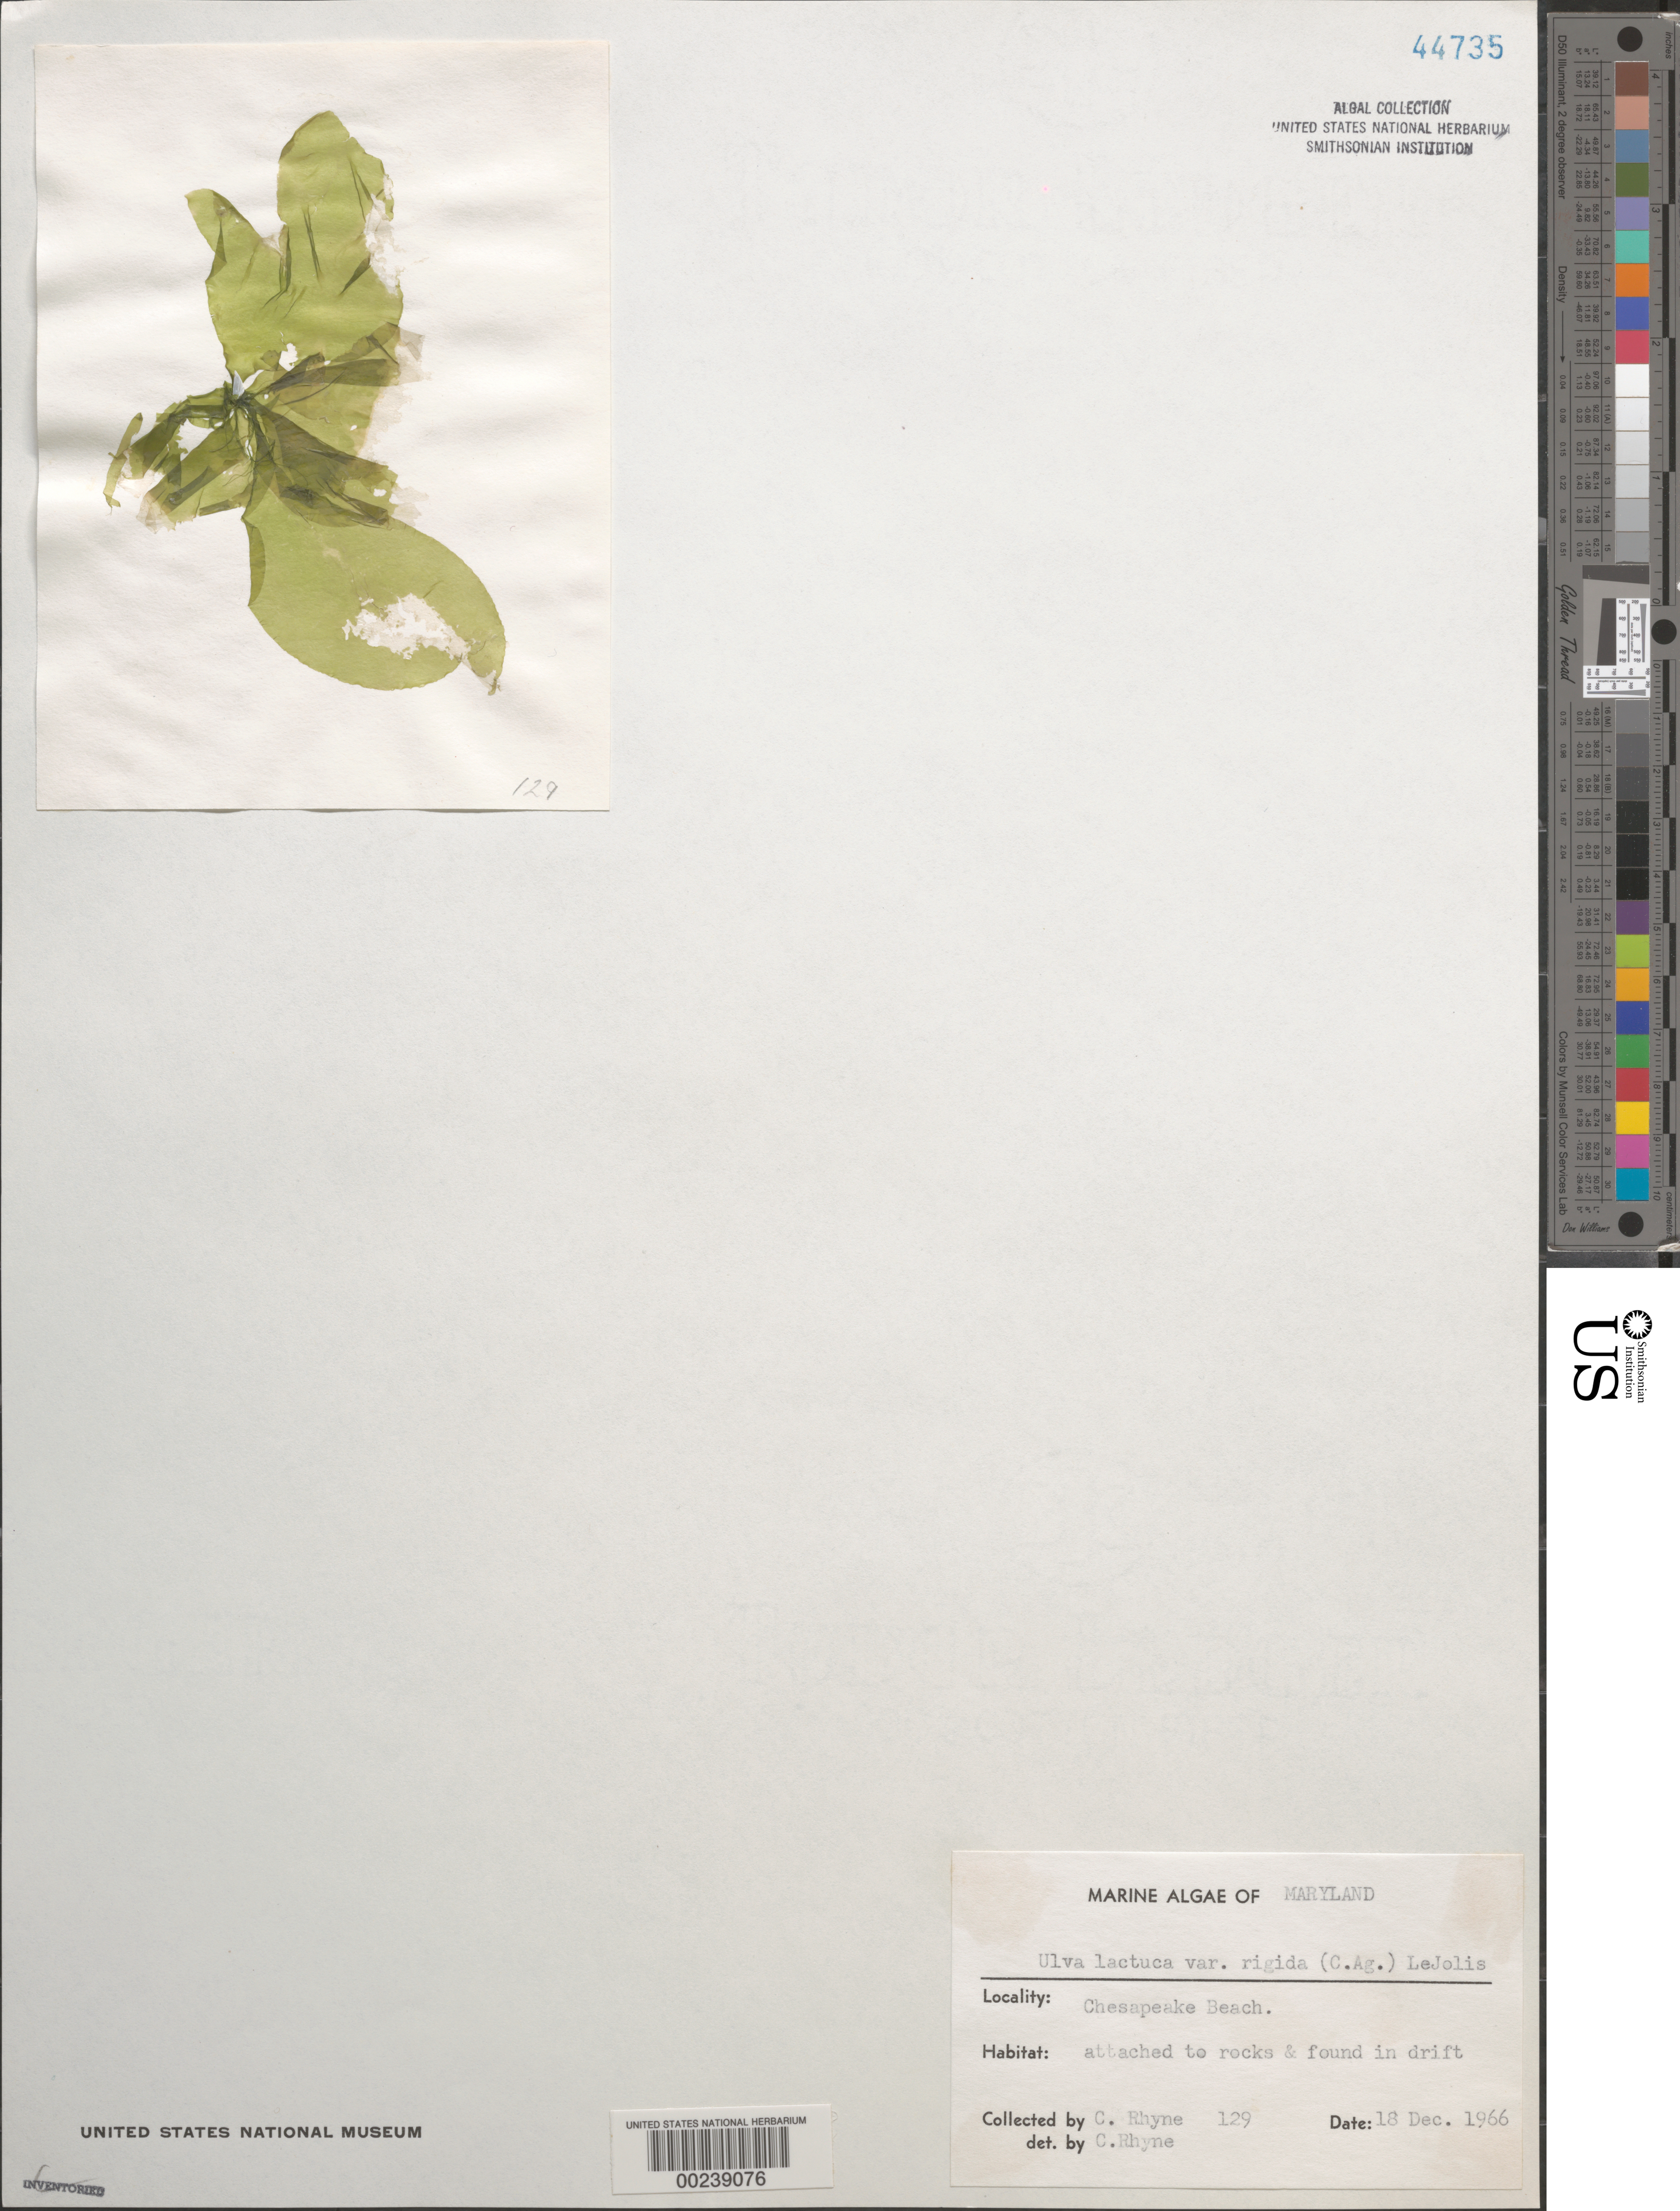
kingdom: Plantae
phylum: Chlorophyta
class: Ulvophyceae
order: Ulvales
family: Ulvaceae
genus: Ulva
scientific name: Ulva lactuca var. rigida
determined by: Rhyne, C. F.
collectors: C. Rhyne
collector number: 129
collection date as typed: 18 Dec 1966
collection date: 1966-12-18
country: United States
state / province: Maryland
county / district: Calvert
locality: Chesapeake Beach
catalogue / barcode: US 44735